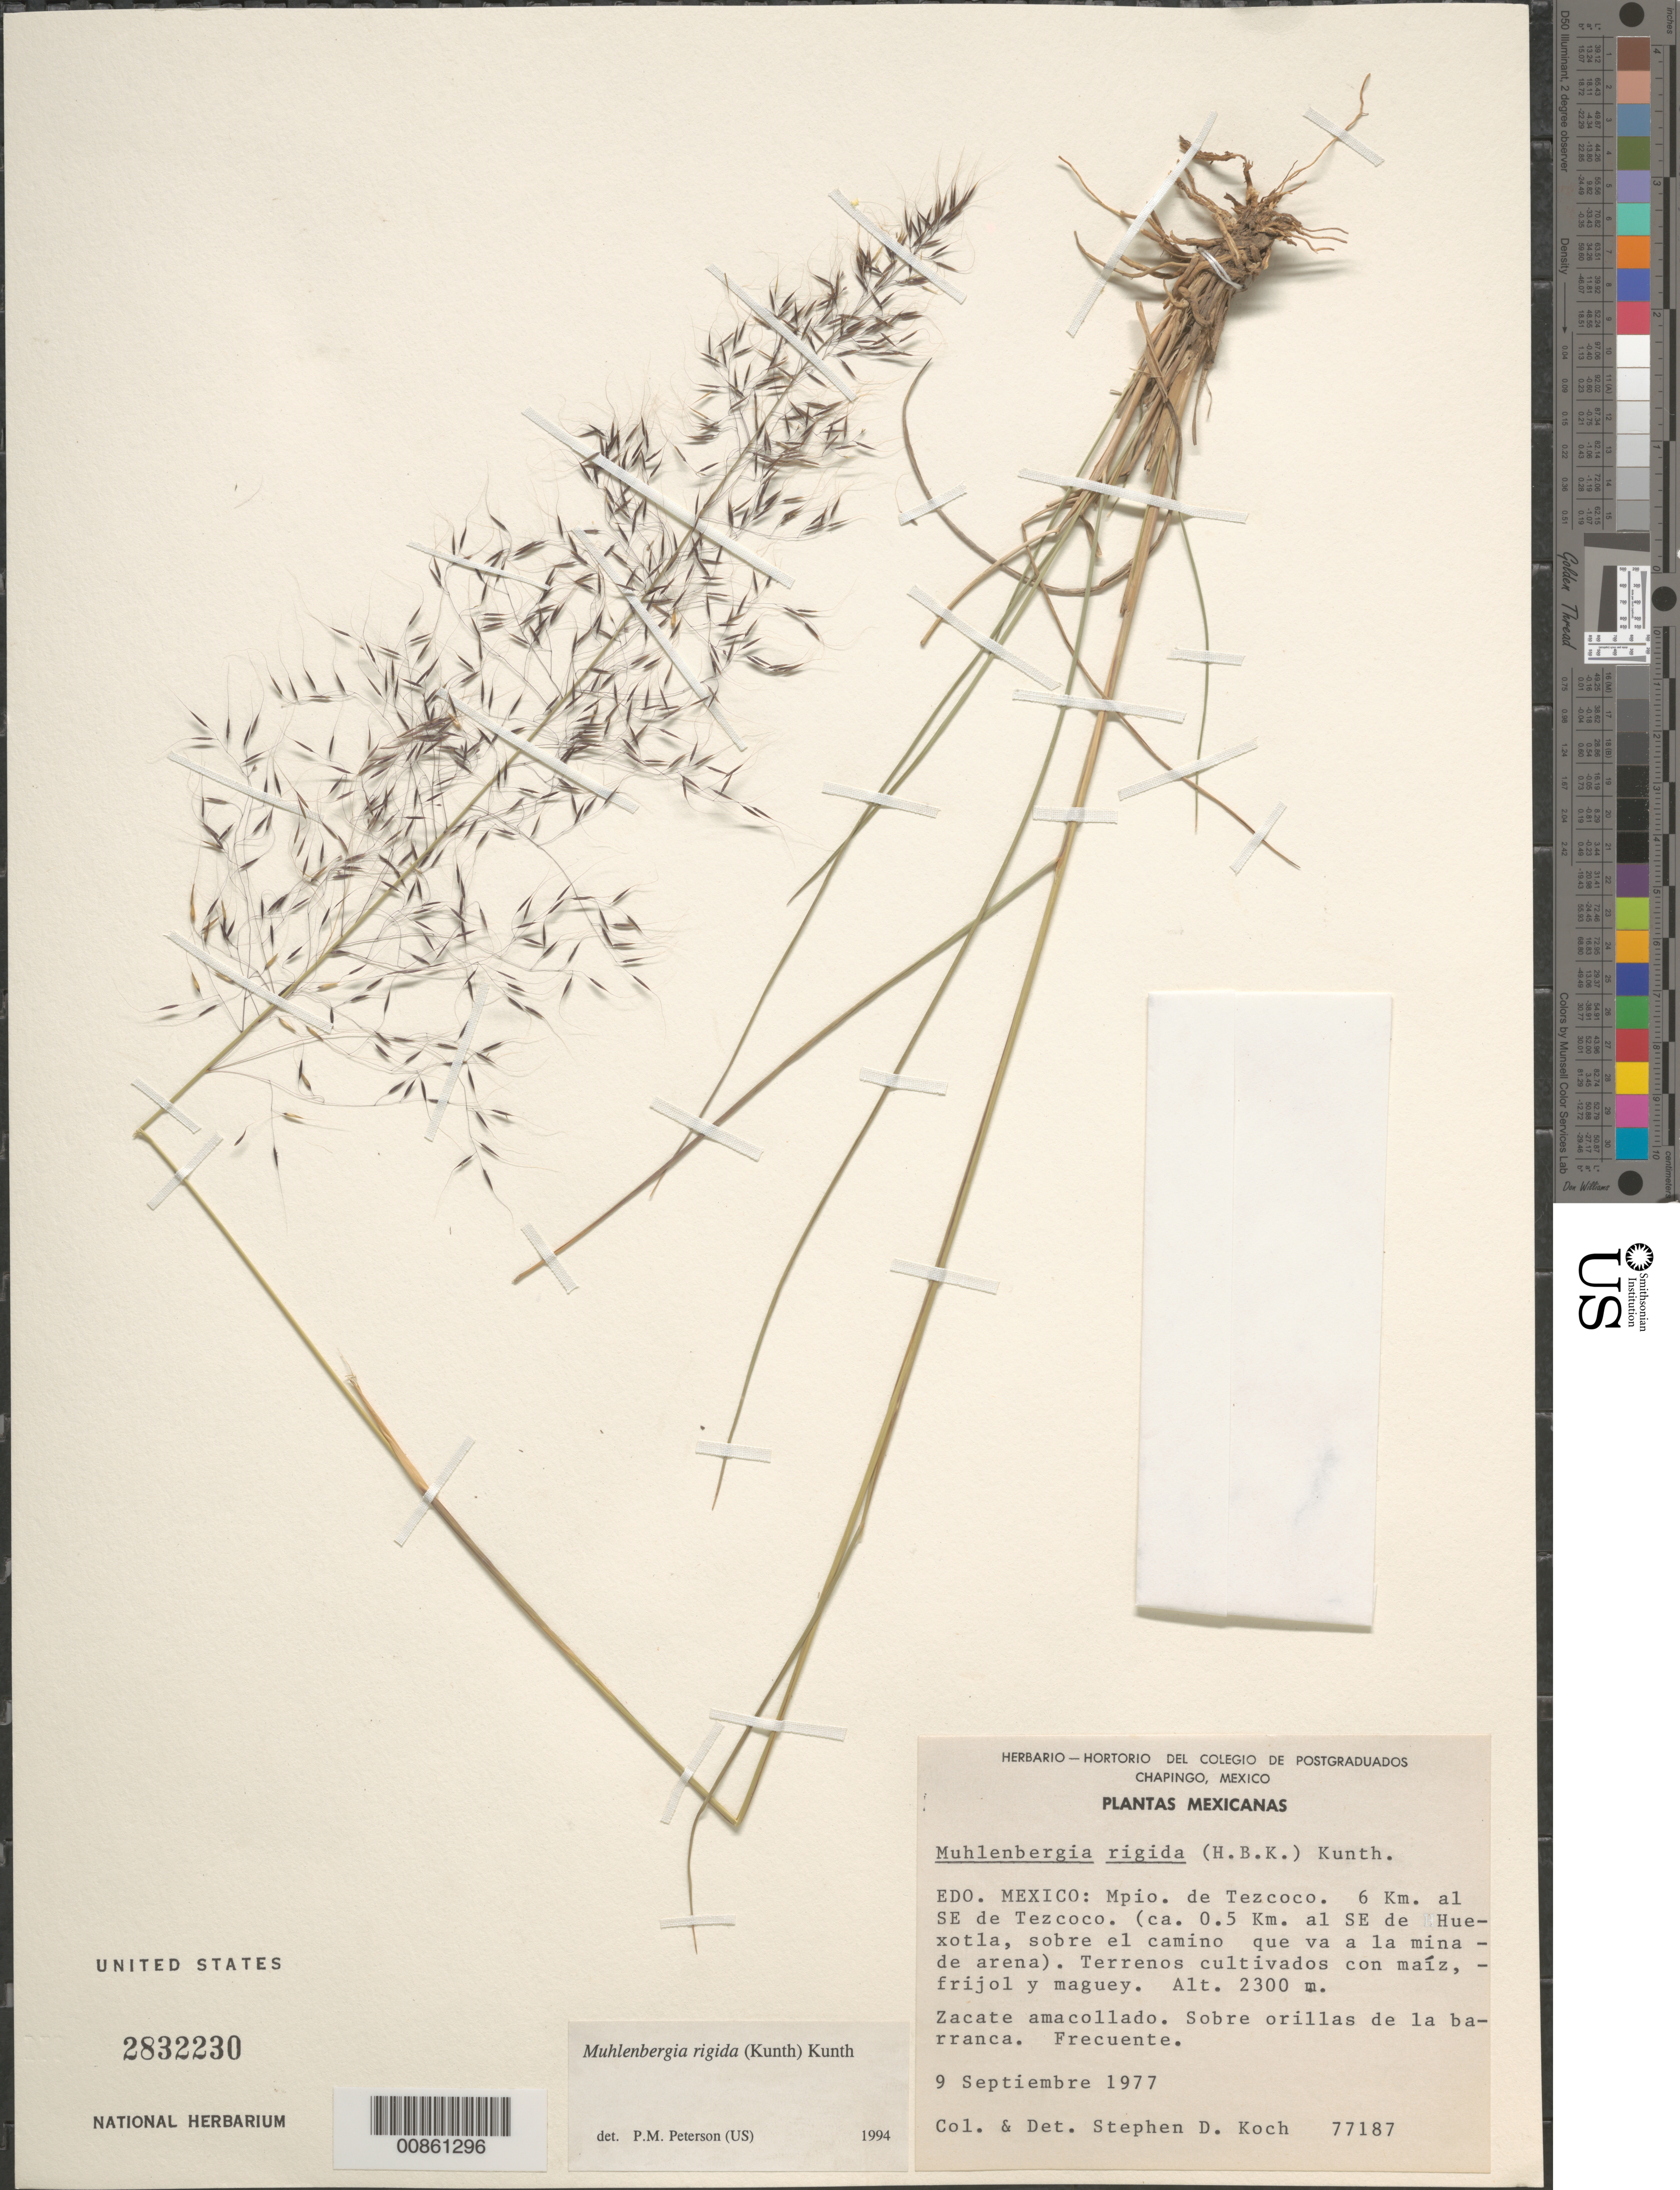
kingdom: Plantae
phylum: Tracheophyta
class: Liliopsida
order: Poales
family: Poaceae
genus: Muhlenbergia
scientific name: Muhlenbergia rigida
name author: (Kunth) Kunth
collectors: S. D. Koch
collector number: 77187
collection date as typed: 09 Sep 1977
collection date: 1977-09-09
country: Mexico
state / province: México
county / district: Texcoco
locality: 10 km al E de Texcoco, al principio de la brecha maderera al cerro Tláloc, mpio. Texcoco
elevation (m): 2300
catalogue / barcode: US 2832230